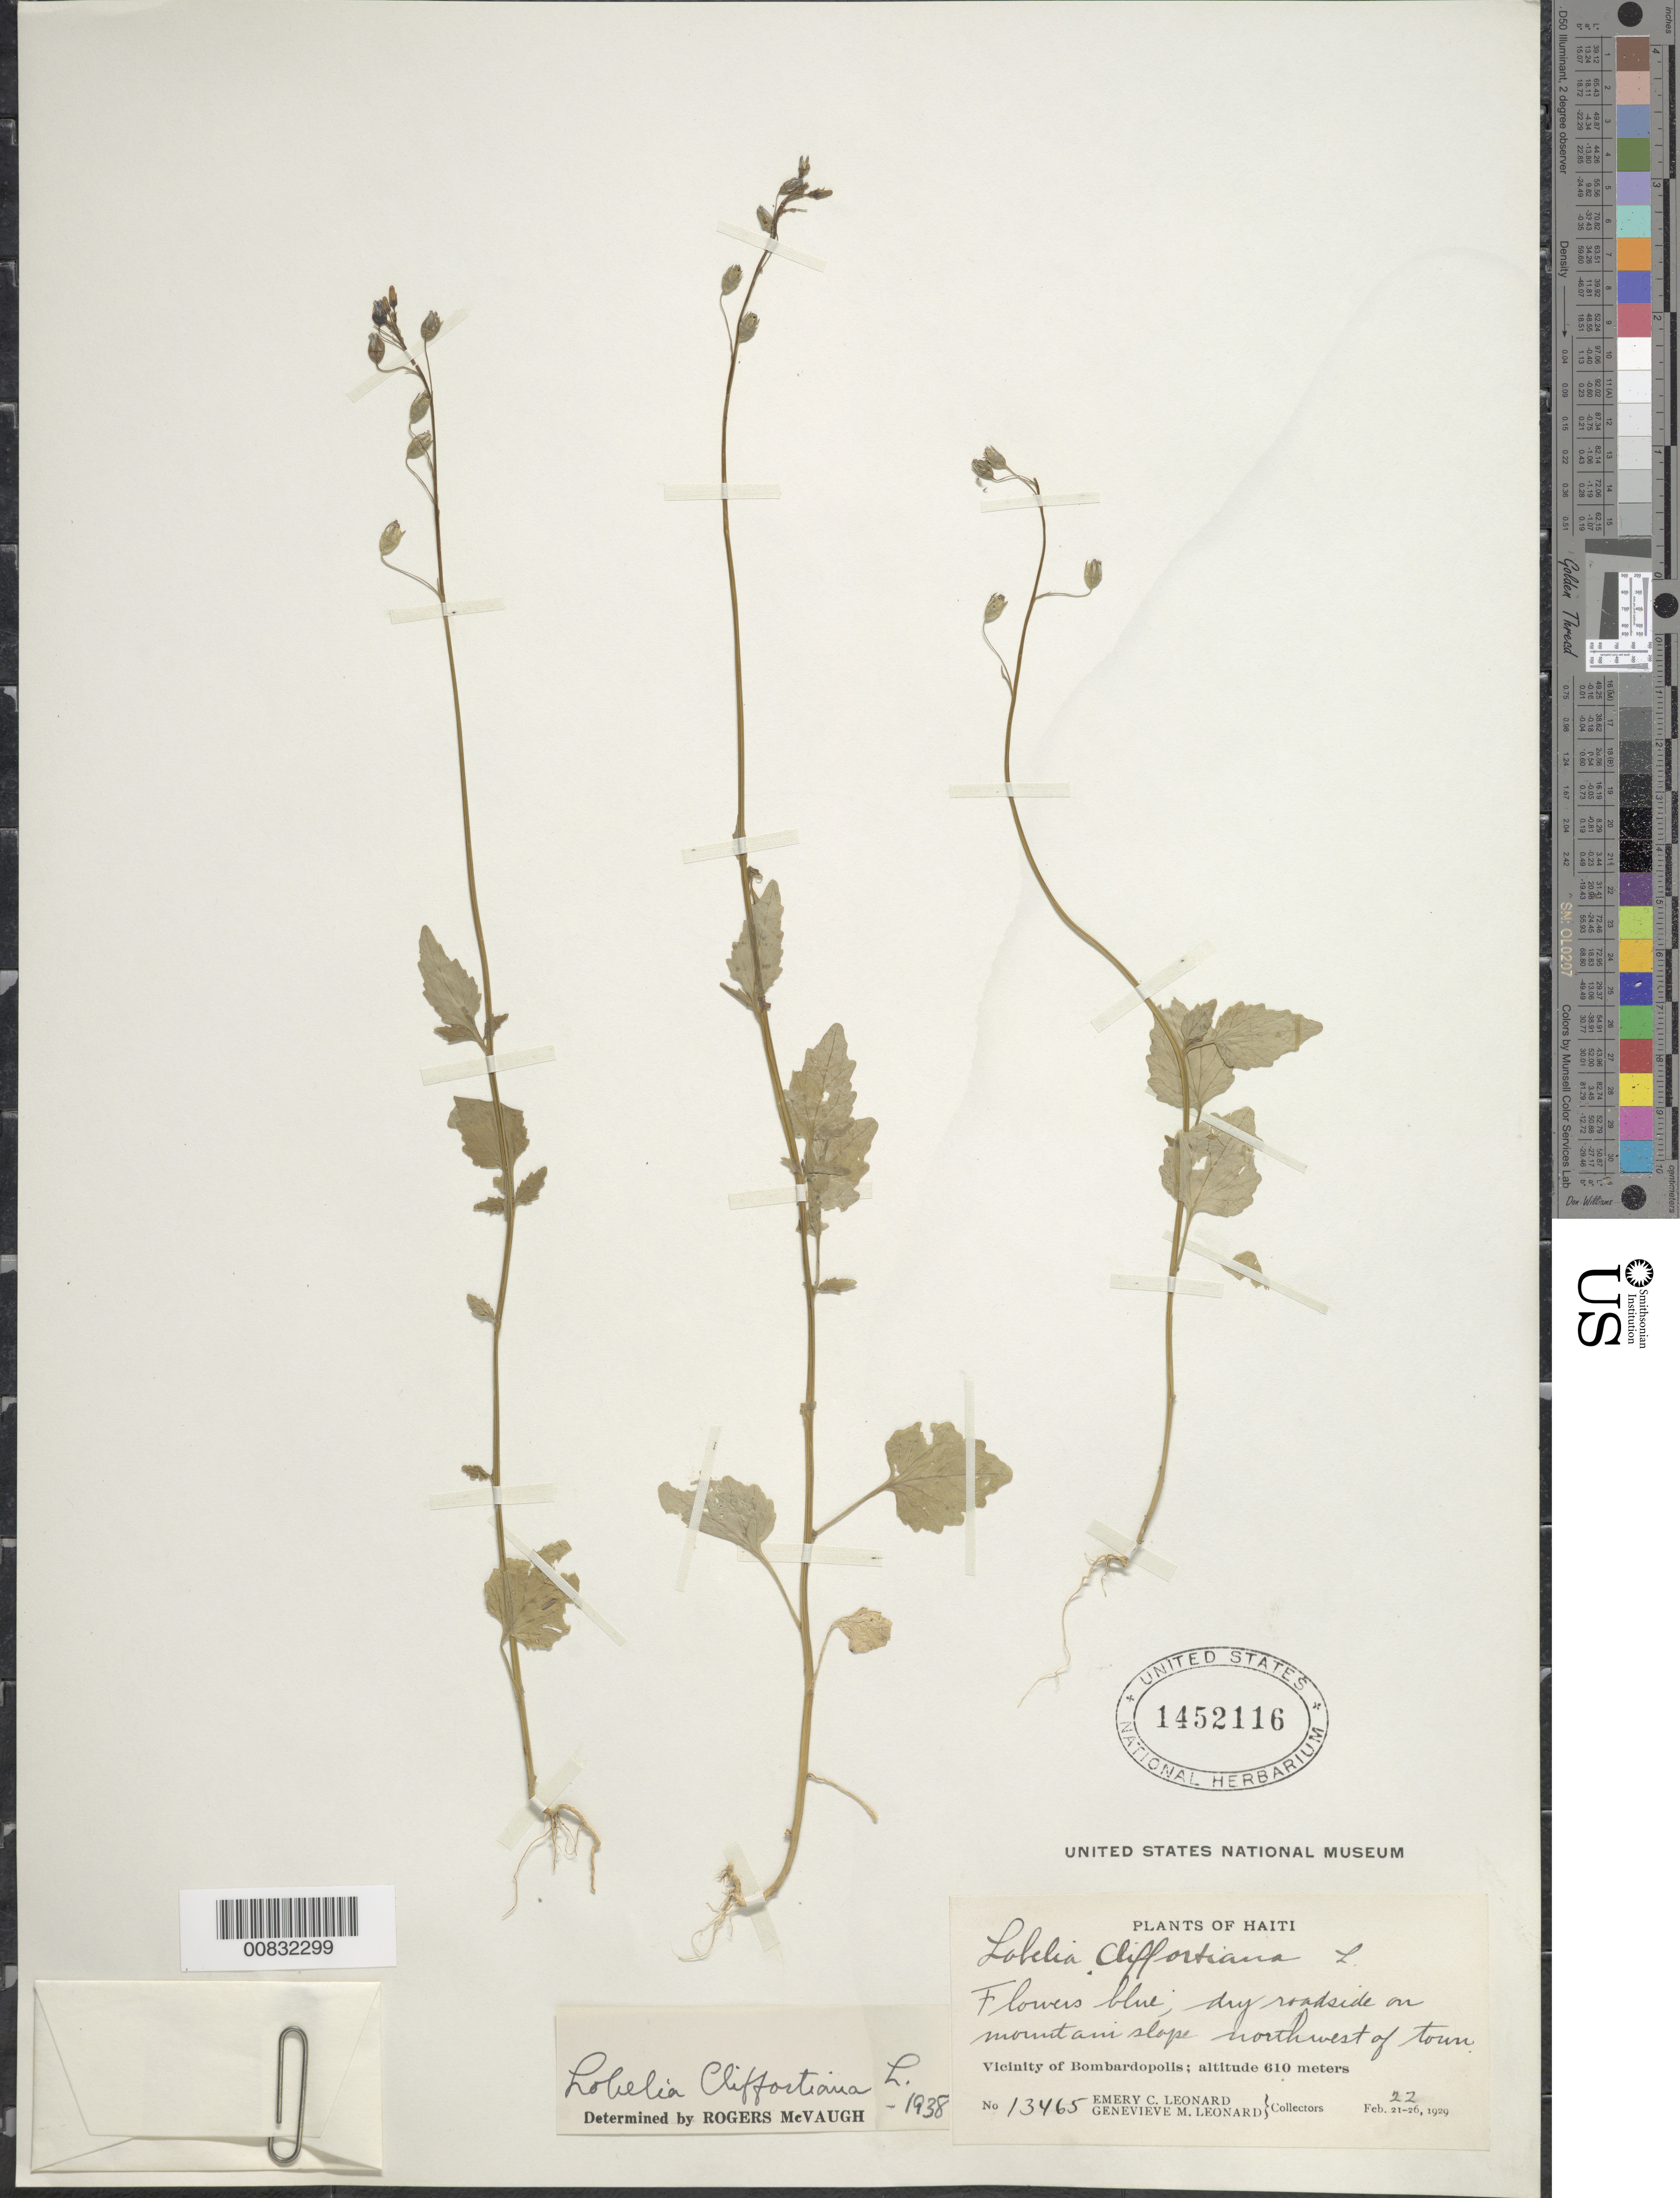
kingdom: Plantae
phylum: Tracheophyta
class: Magnoliopsida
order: Asterales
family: Campanulaceae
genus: Lobelia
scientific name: Lobelia cliffortiana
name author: L.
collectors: E. C. Leonard & G. M. Leonard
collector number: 13465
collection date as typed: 22 Feb 1929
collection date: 1929-02-22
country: Haiti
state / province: Nord-Ouest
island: Hispaniola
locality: Vicinity of Bombardopolis, NW of town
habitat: Dry roadside on mountain slope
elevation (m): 610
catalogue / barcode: US 1452116